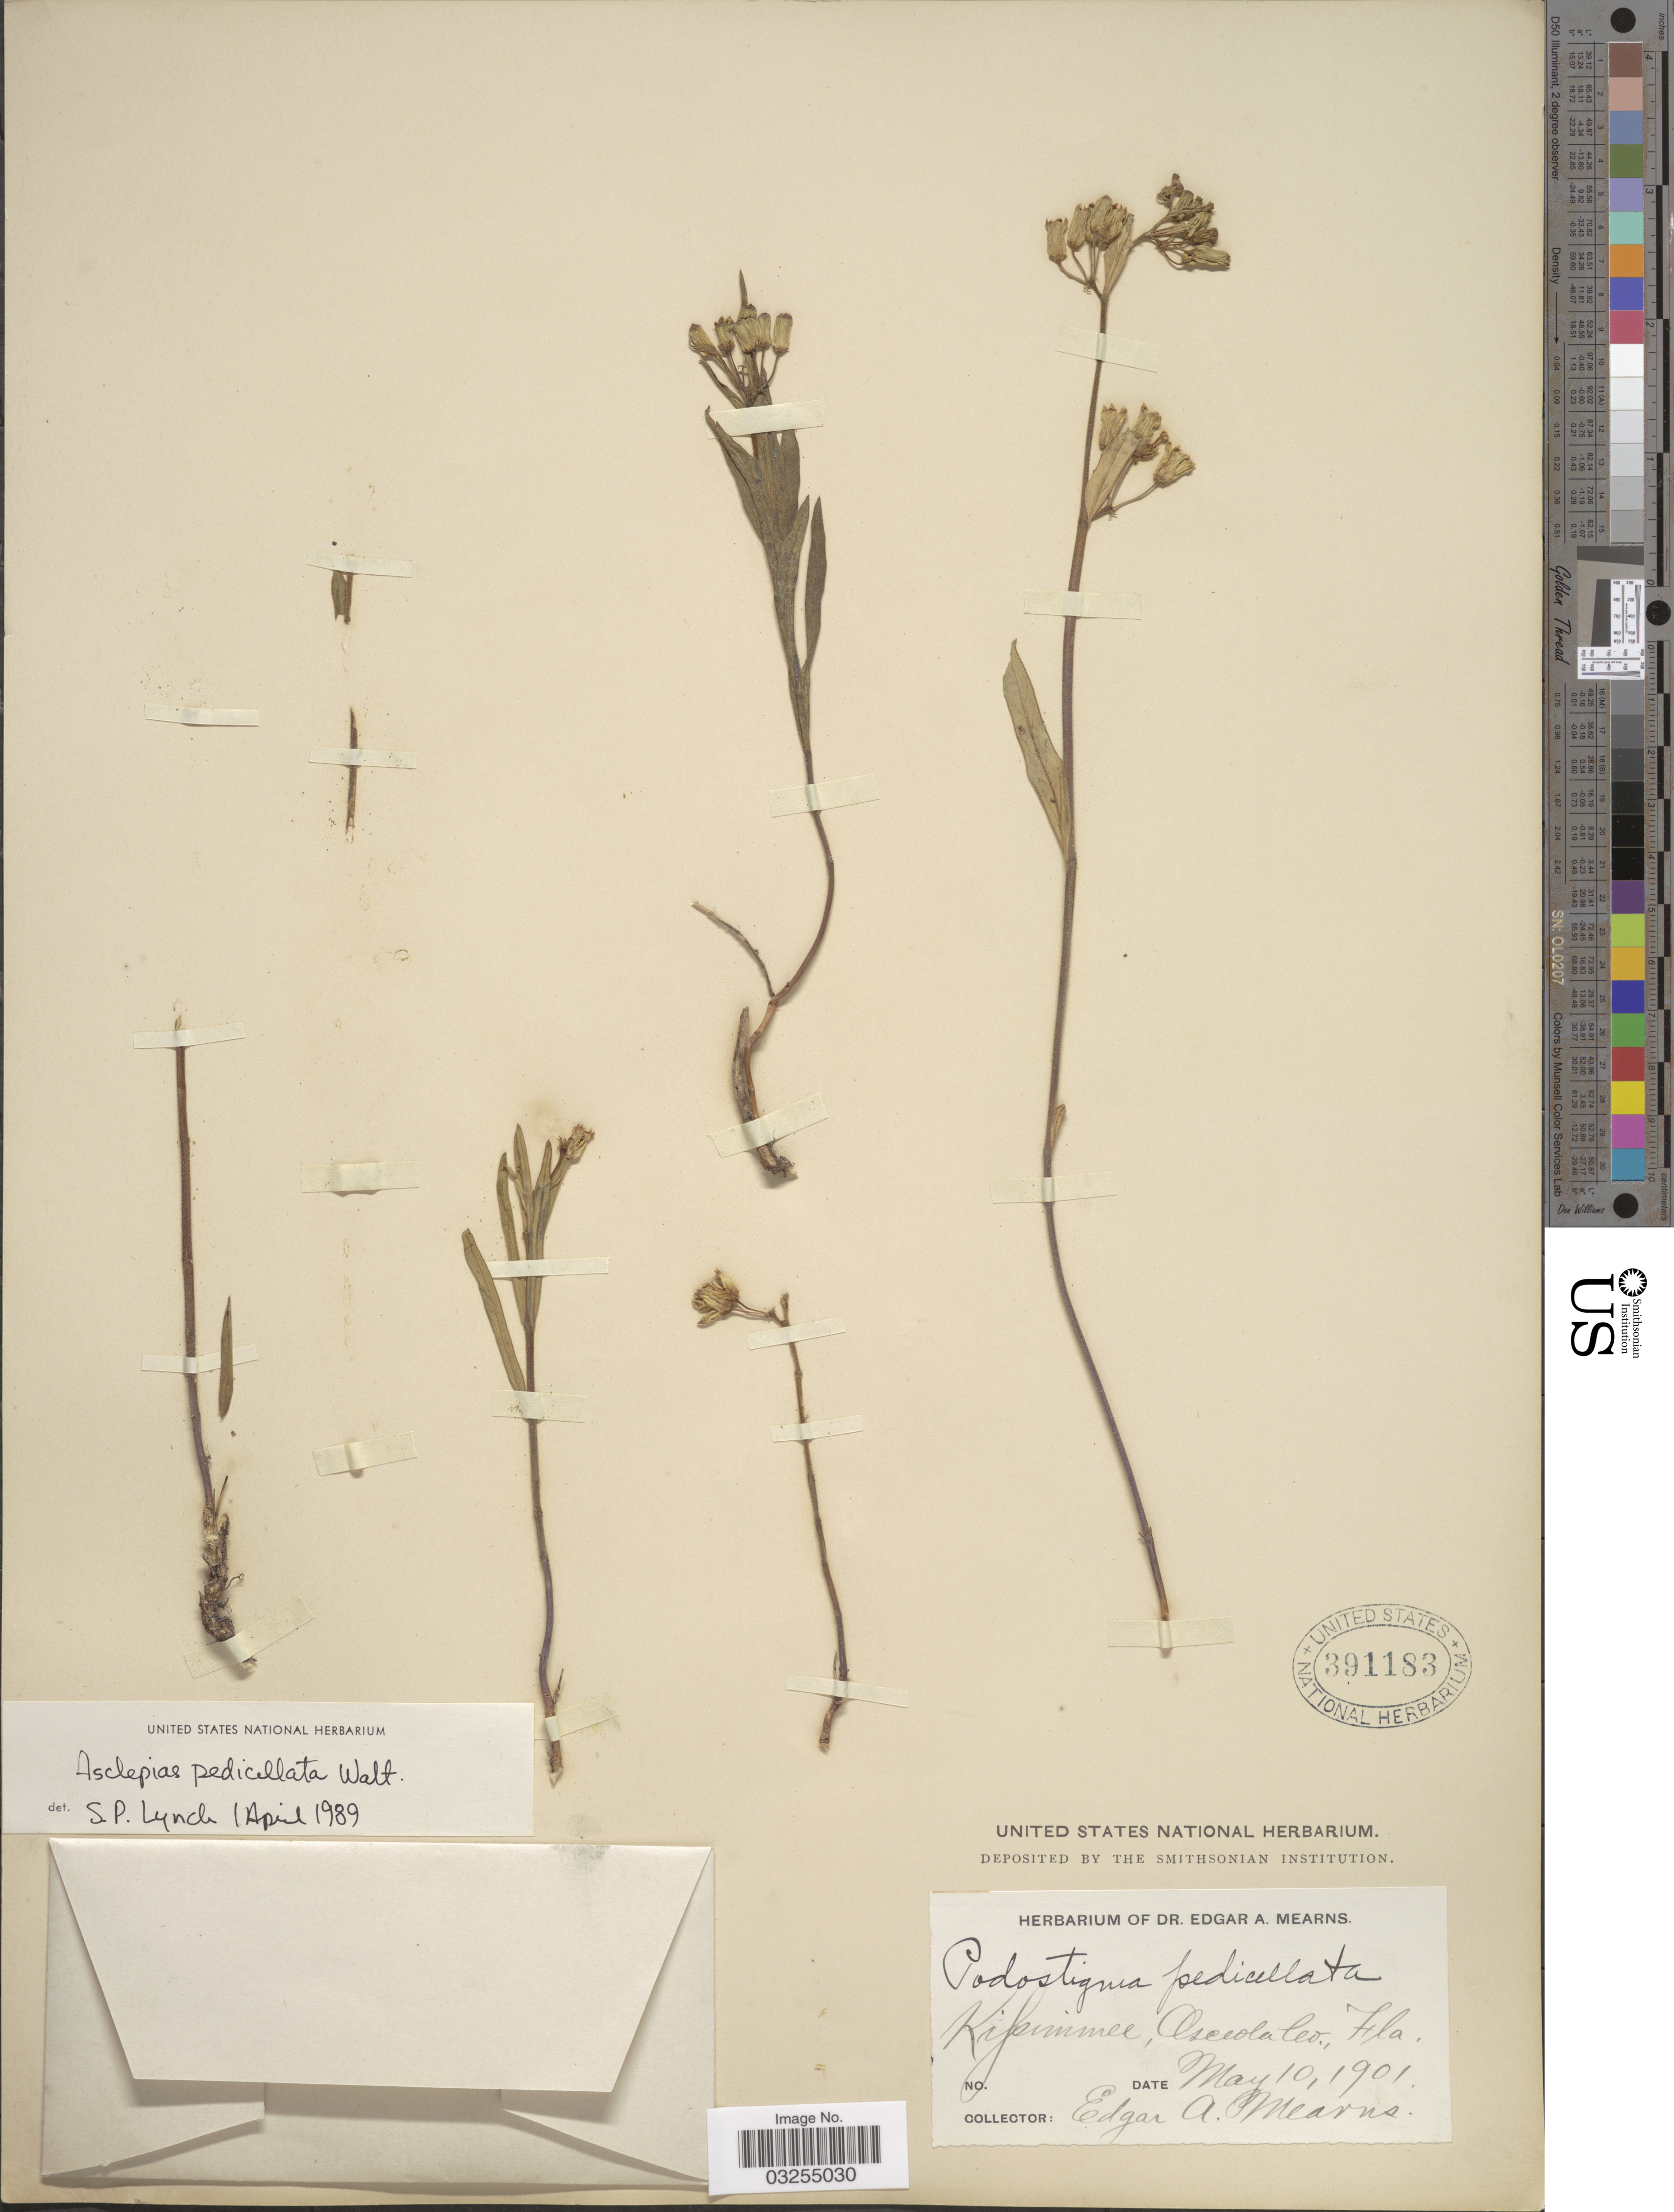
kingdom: Plantae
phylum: Tracheophyta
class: Magnoliopsida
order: Gentianales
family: Apocynaceae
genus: Asclepias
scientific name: Asclepias pedicellata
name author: Walter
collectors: E. A. Mearns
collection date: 1901-05-10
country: United States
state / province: Florida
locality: Kifimmee, Osceola Co., Fla.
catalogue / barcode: US 391182